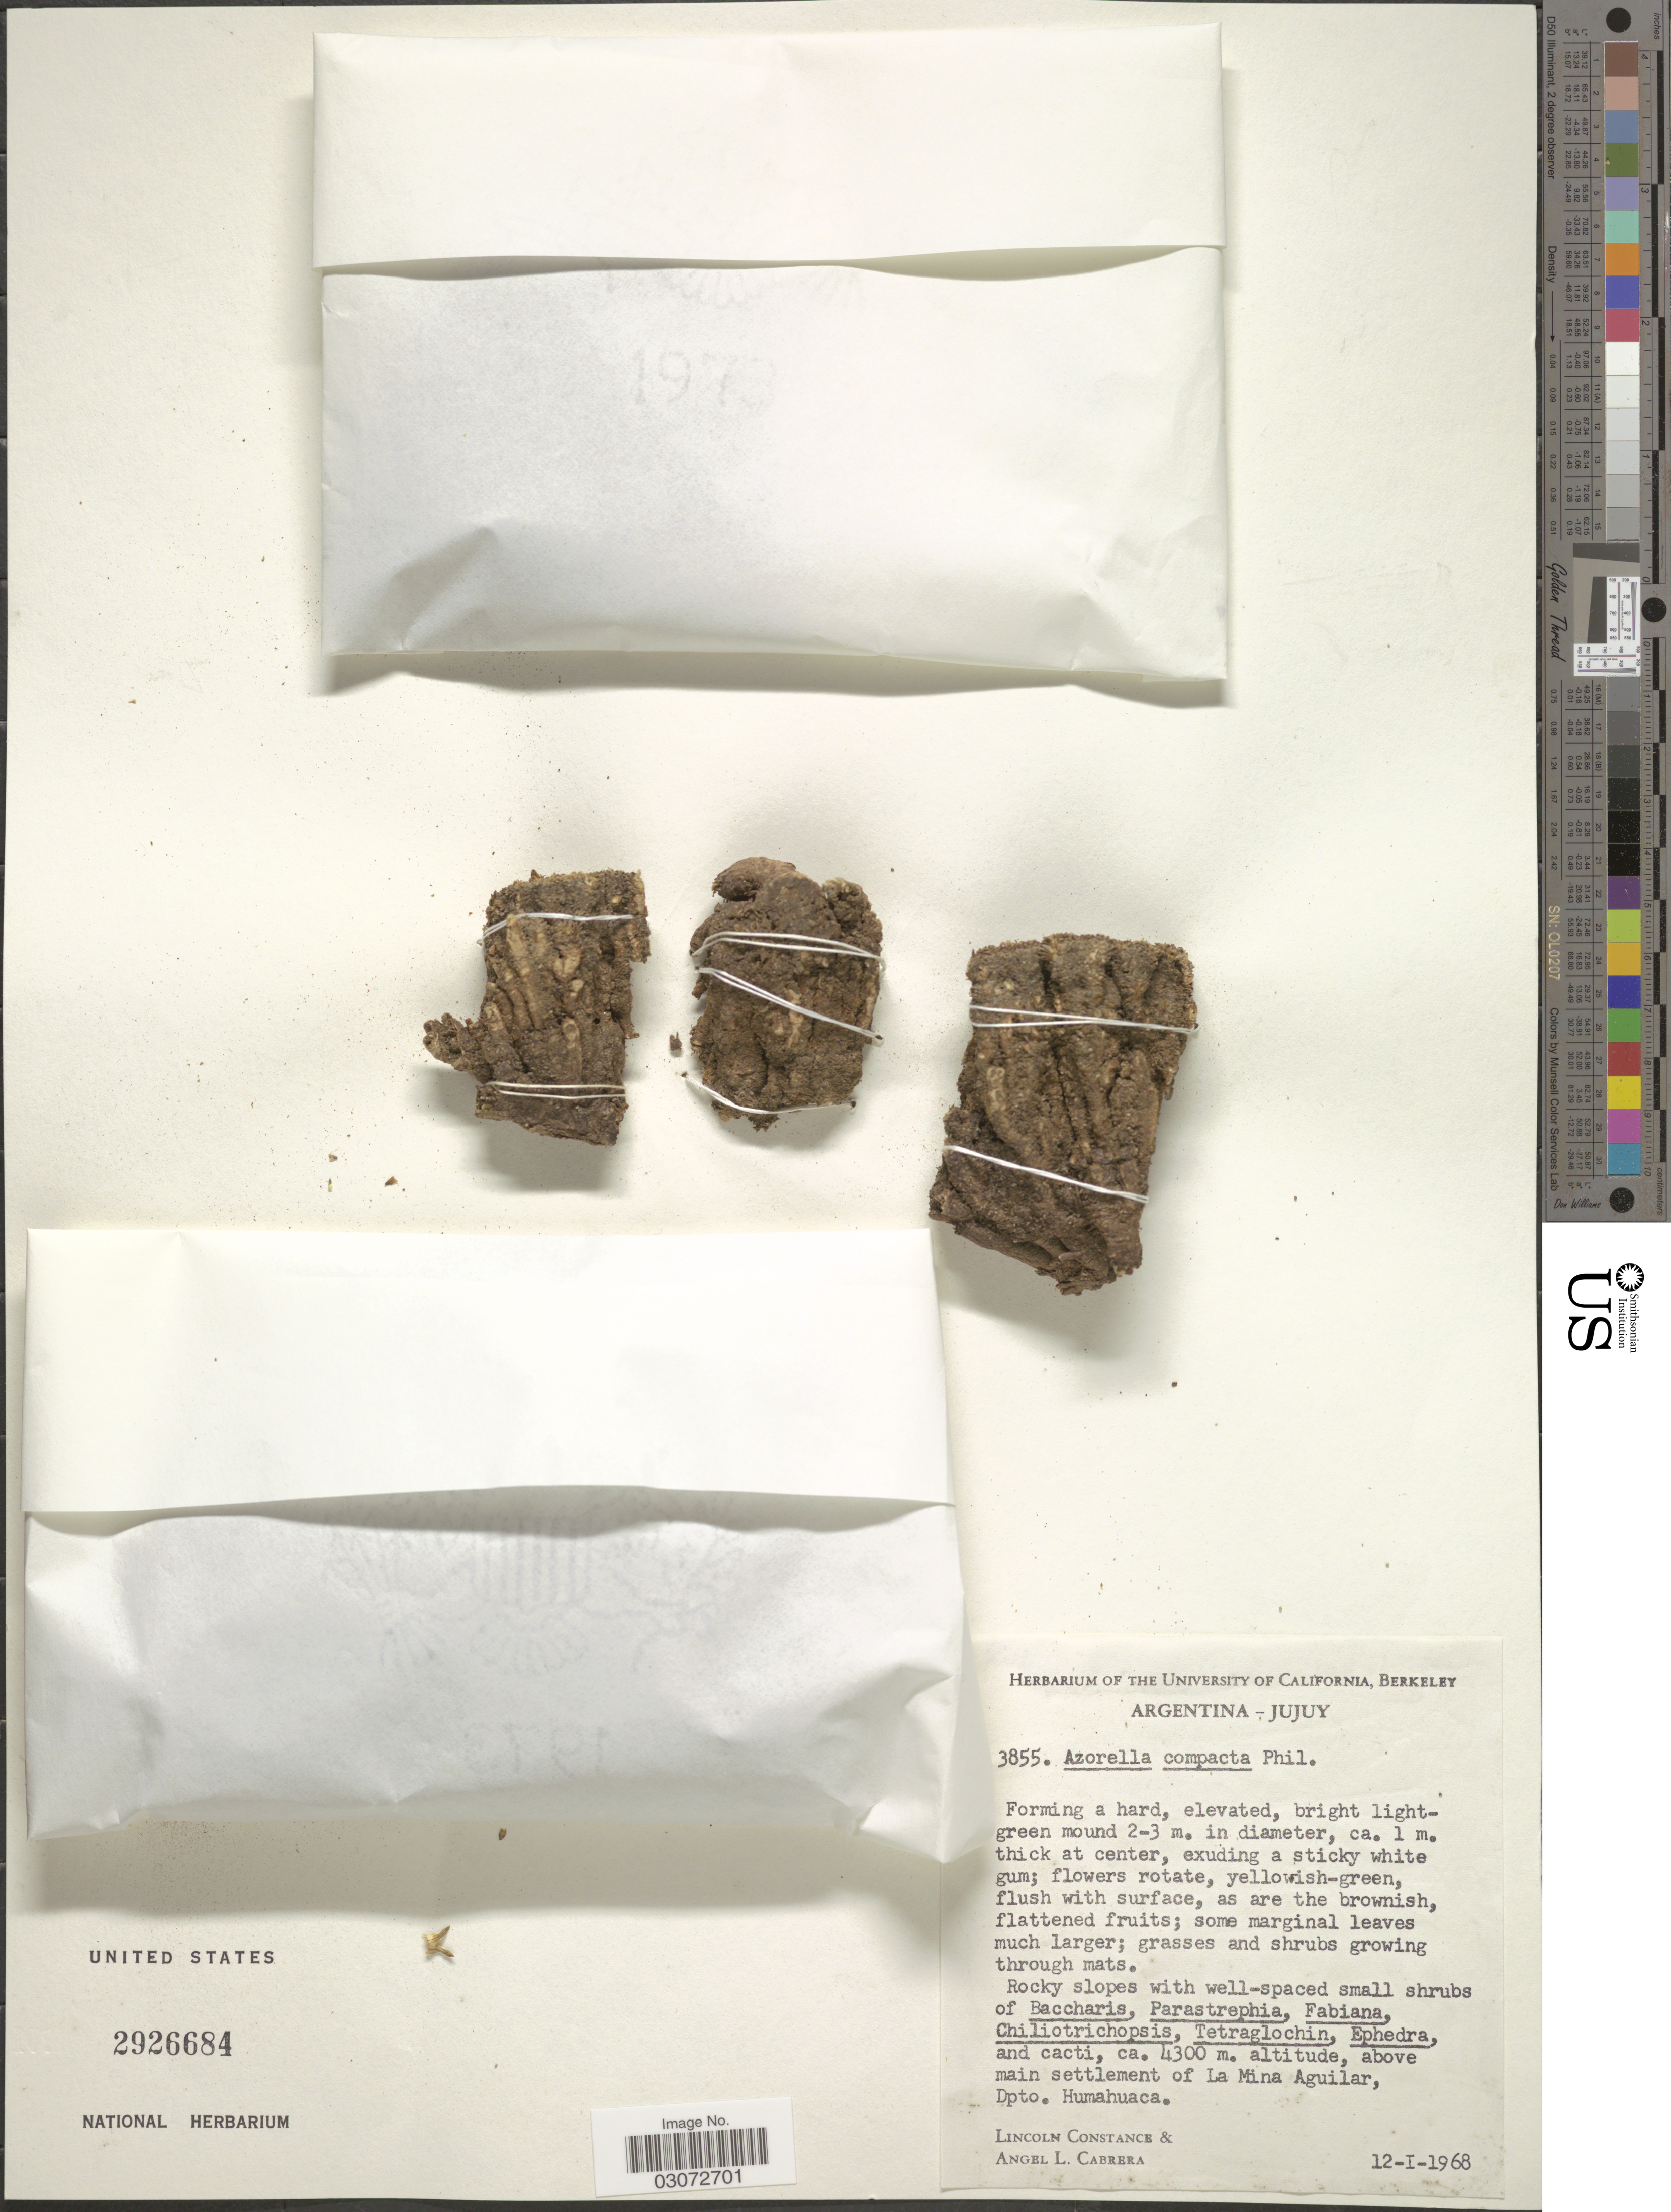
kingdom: Plantae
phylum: Tracheophyta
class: Magnoliopsida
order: Apiales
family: Apiaceae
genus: Azorella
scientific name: Azorella compacta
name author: Phil.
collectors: L. Constance & A. L. Cabrera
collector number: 3855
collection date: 1968-01-12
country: Argentina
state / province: Jujuy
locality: Above main settlement of La Mina Aguilar, Dpto. Humahuaca.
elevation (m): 4300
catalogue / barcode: US 2926684